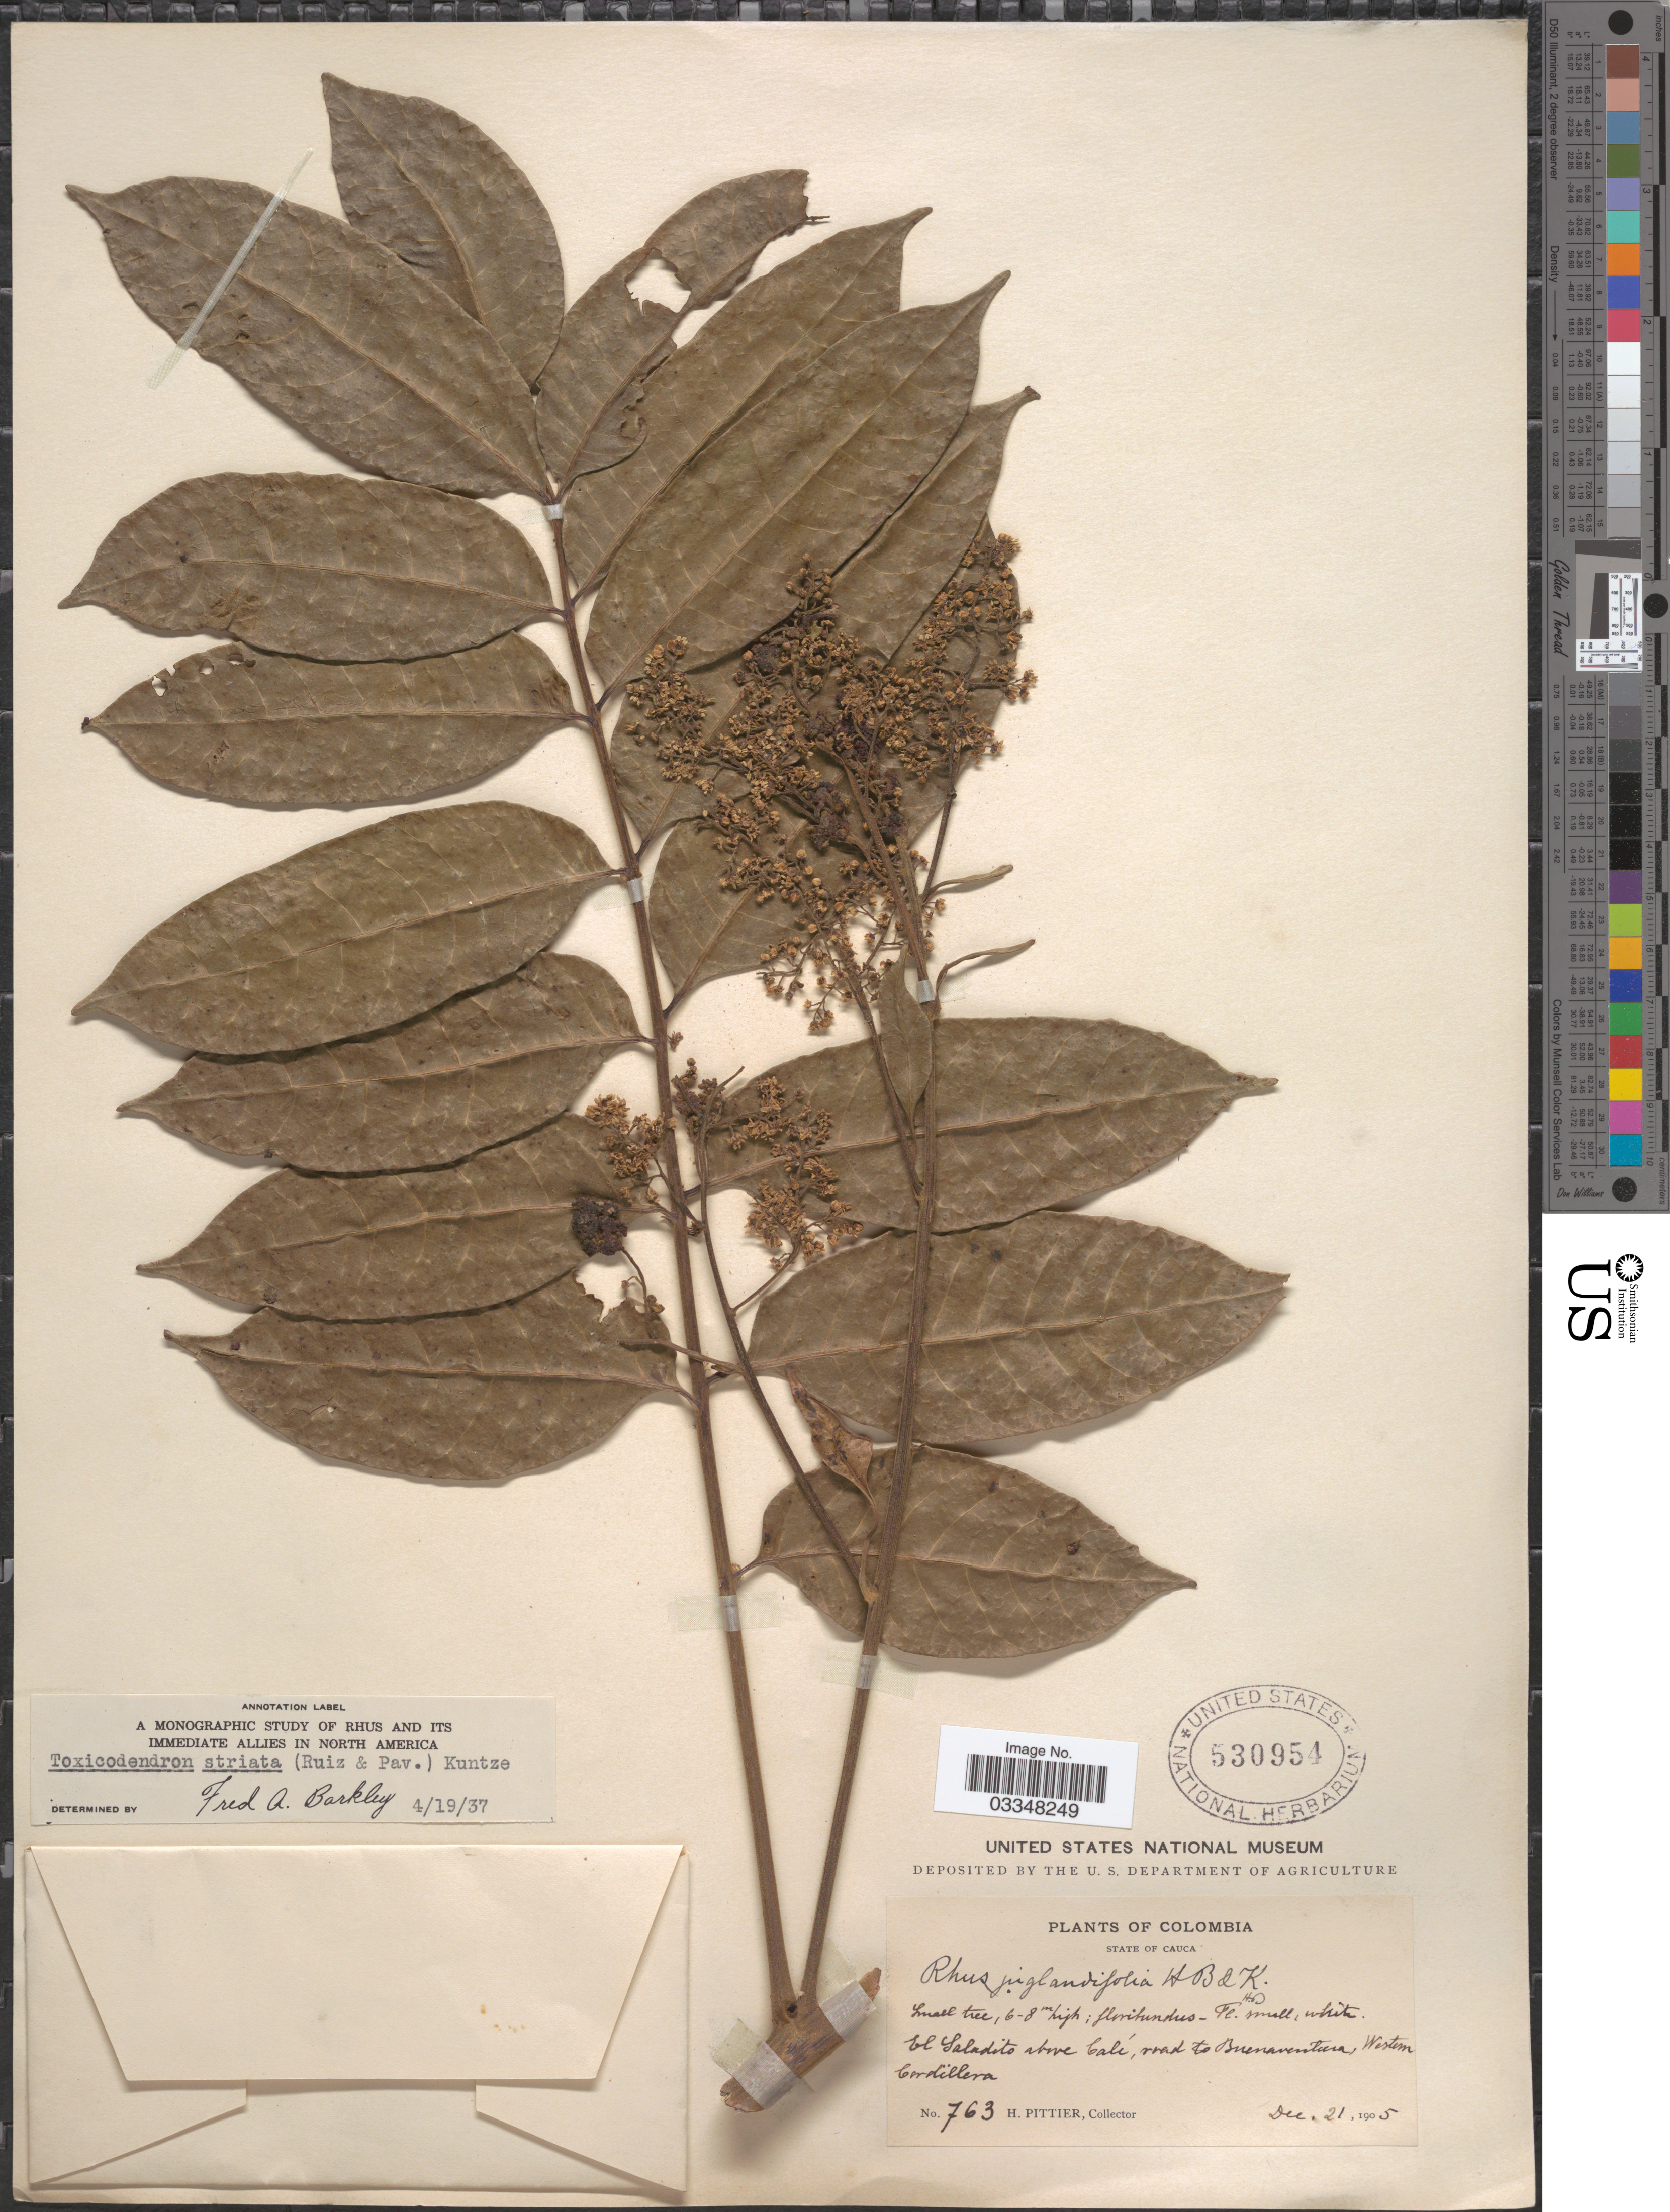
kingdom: Plantae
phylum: Tracheophyta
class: Magnoliopsida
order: Sapindales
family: Anacardiaceae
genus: Toxicodendron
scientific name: Toxicodendron striatum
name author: (Ruiz & Pav.) Kuntze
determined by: Mitchell, John D.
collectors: H. F. Pittier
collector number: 763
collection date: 1905-12-21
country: Colombia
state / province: Cauca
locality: El Saladito above Calí, road to Buenaventura, Western Cordillera.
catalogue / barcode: US 530954